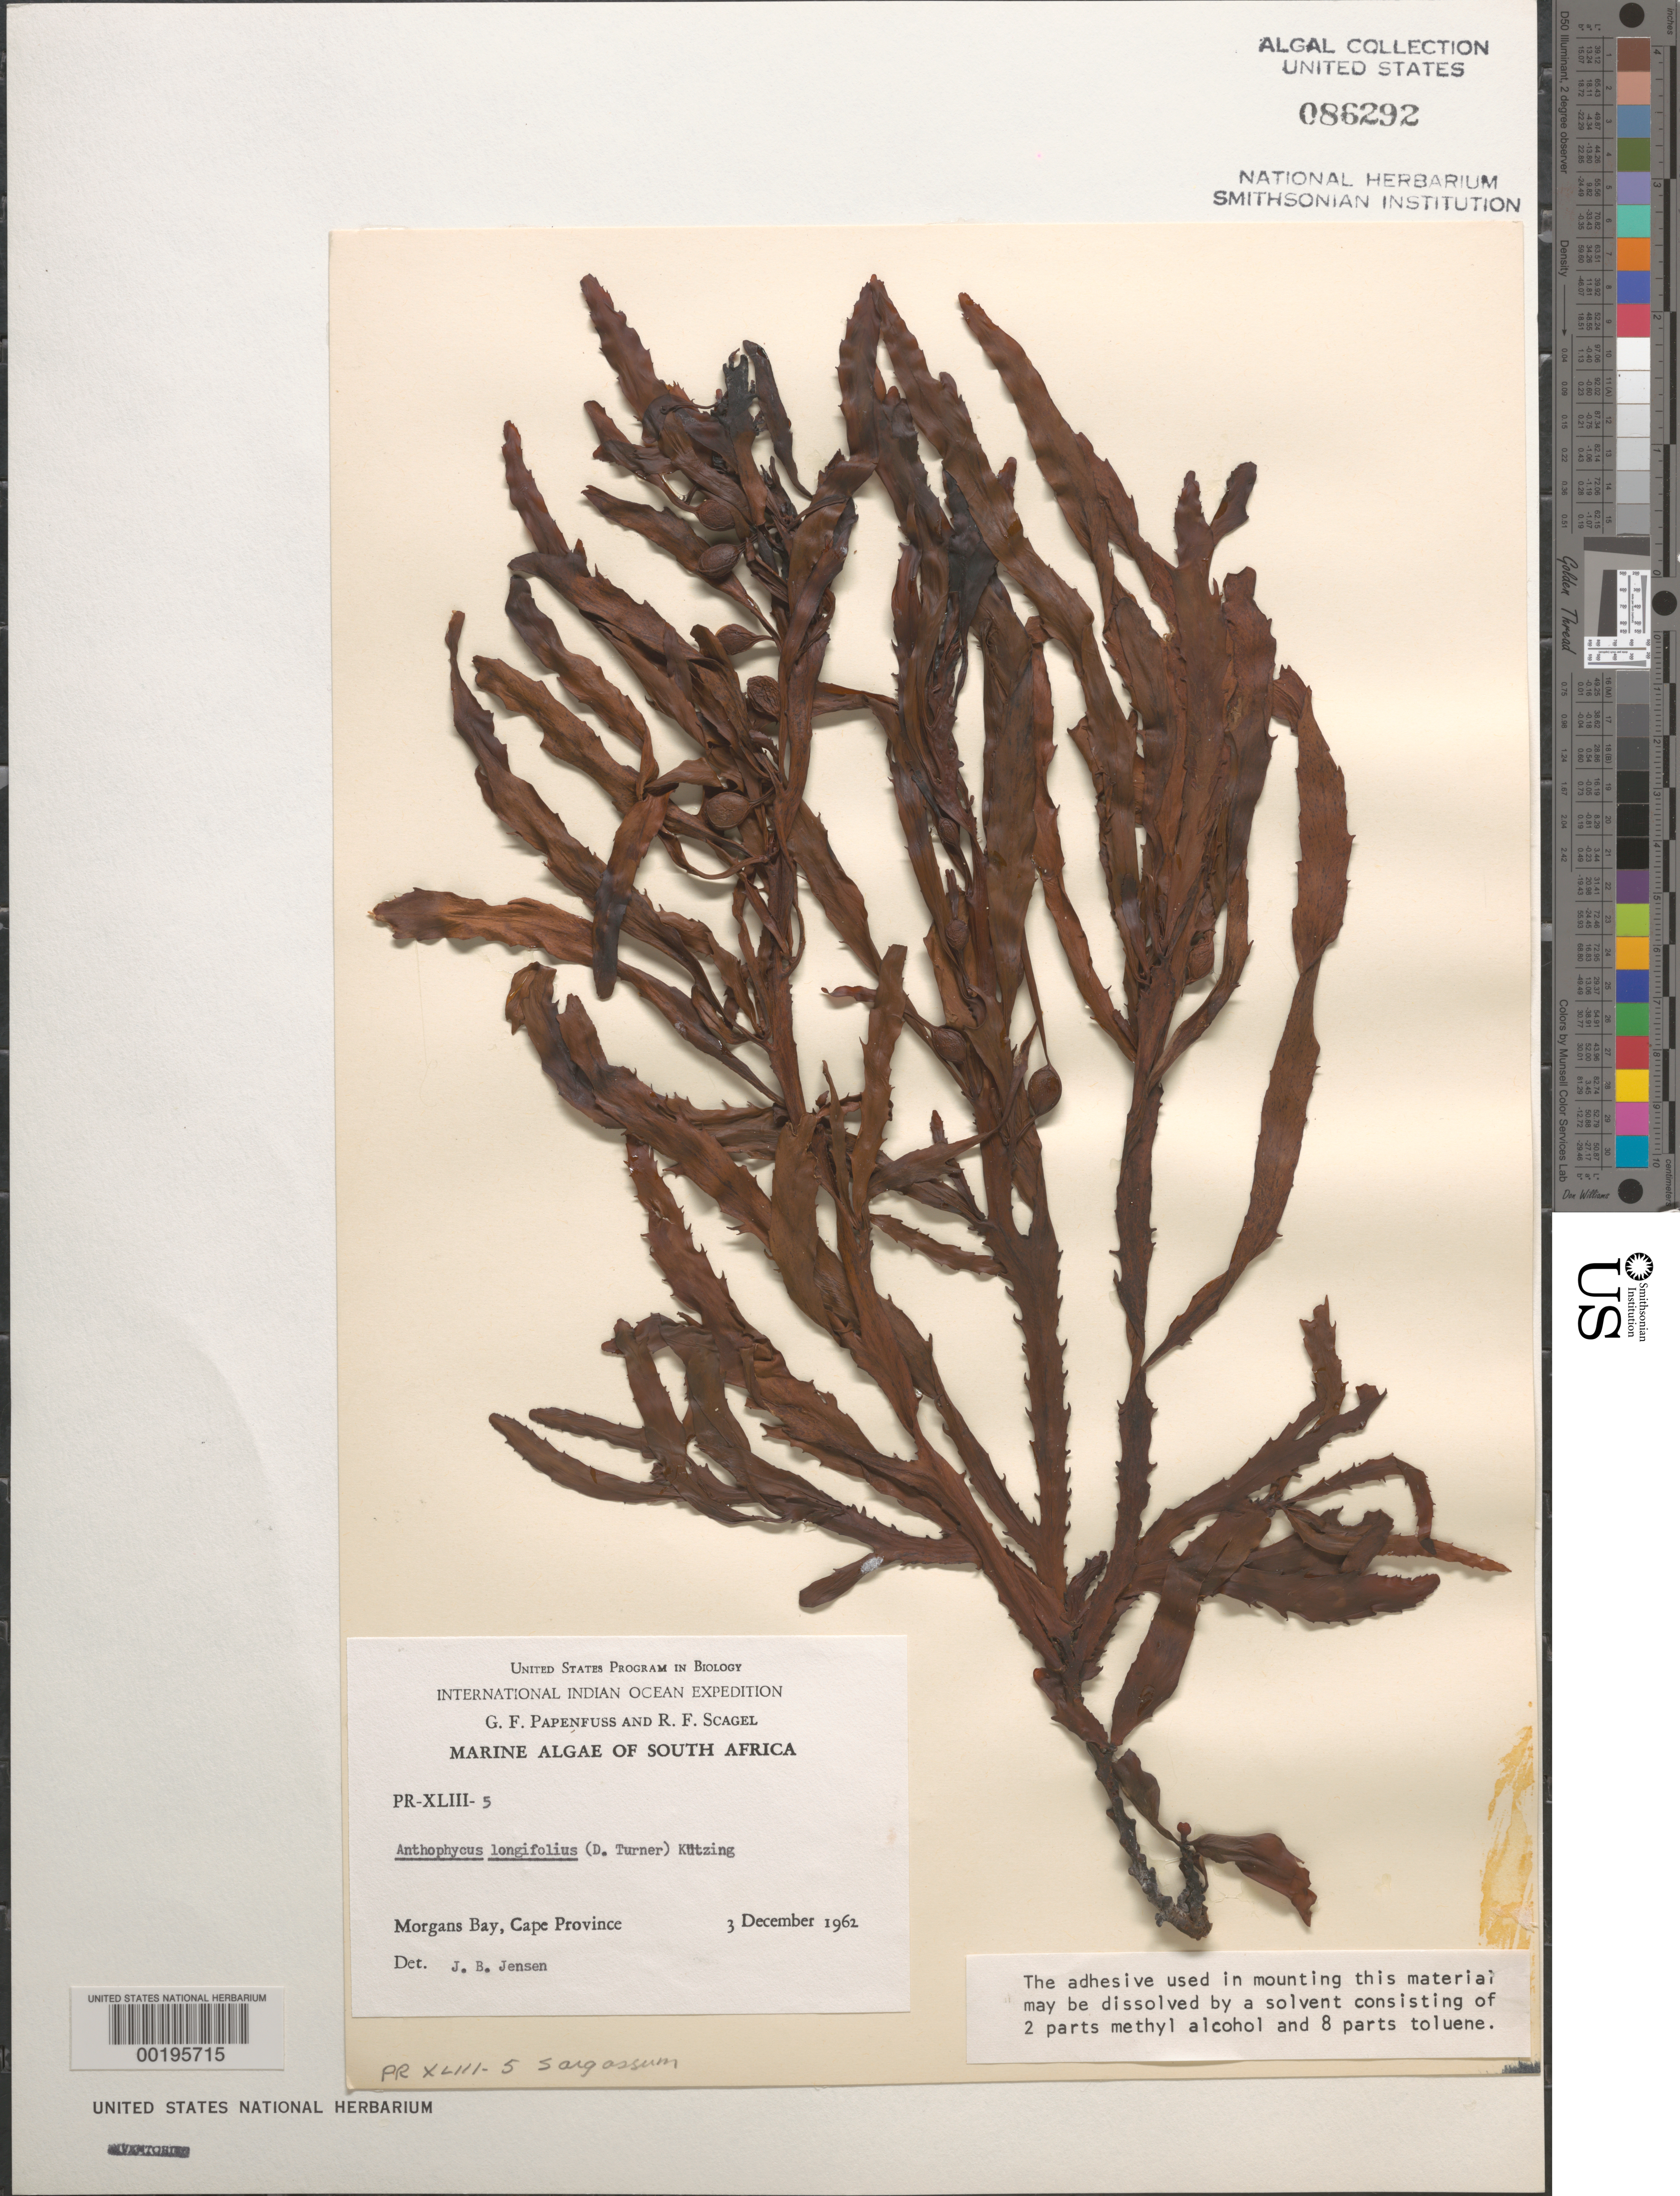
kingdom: Chromista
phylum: Ochrophyta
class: Phaeophyceae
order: Fucales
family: Sargassaceae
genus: Anthophycus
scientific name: Anthophycus longifolius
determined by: Jensen, J. B.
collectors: G. Papenfuss & R. F. Scagel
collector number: PR-XLIII-5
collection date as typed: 03 Dec 1962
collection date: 1962-12-03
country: South Africa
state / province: Eastern Cape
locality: Morgans Bay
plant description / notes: International Indian Ocean Expedition, 1962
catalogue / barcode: US 86292